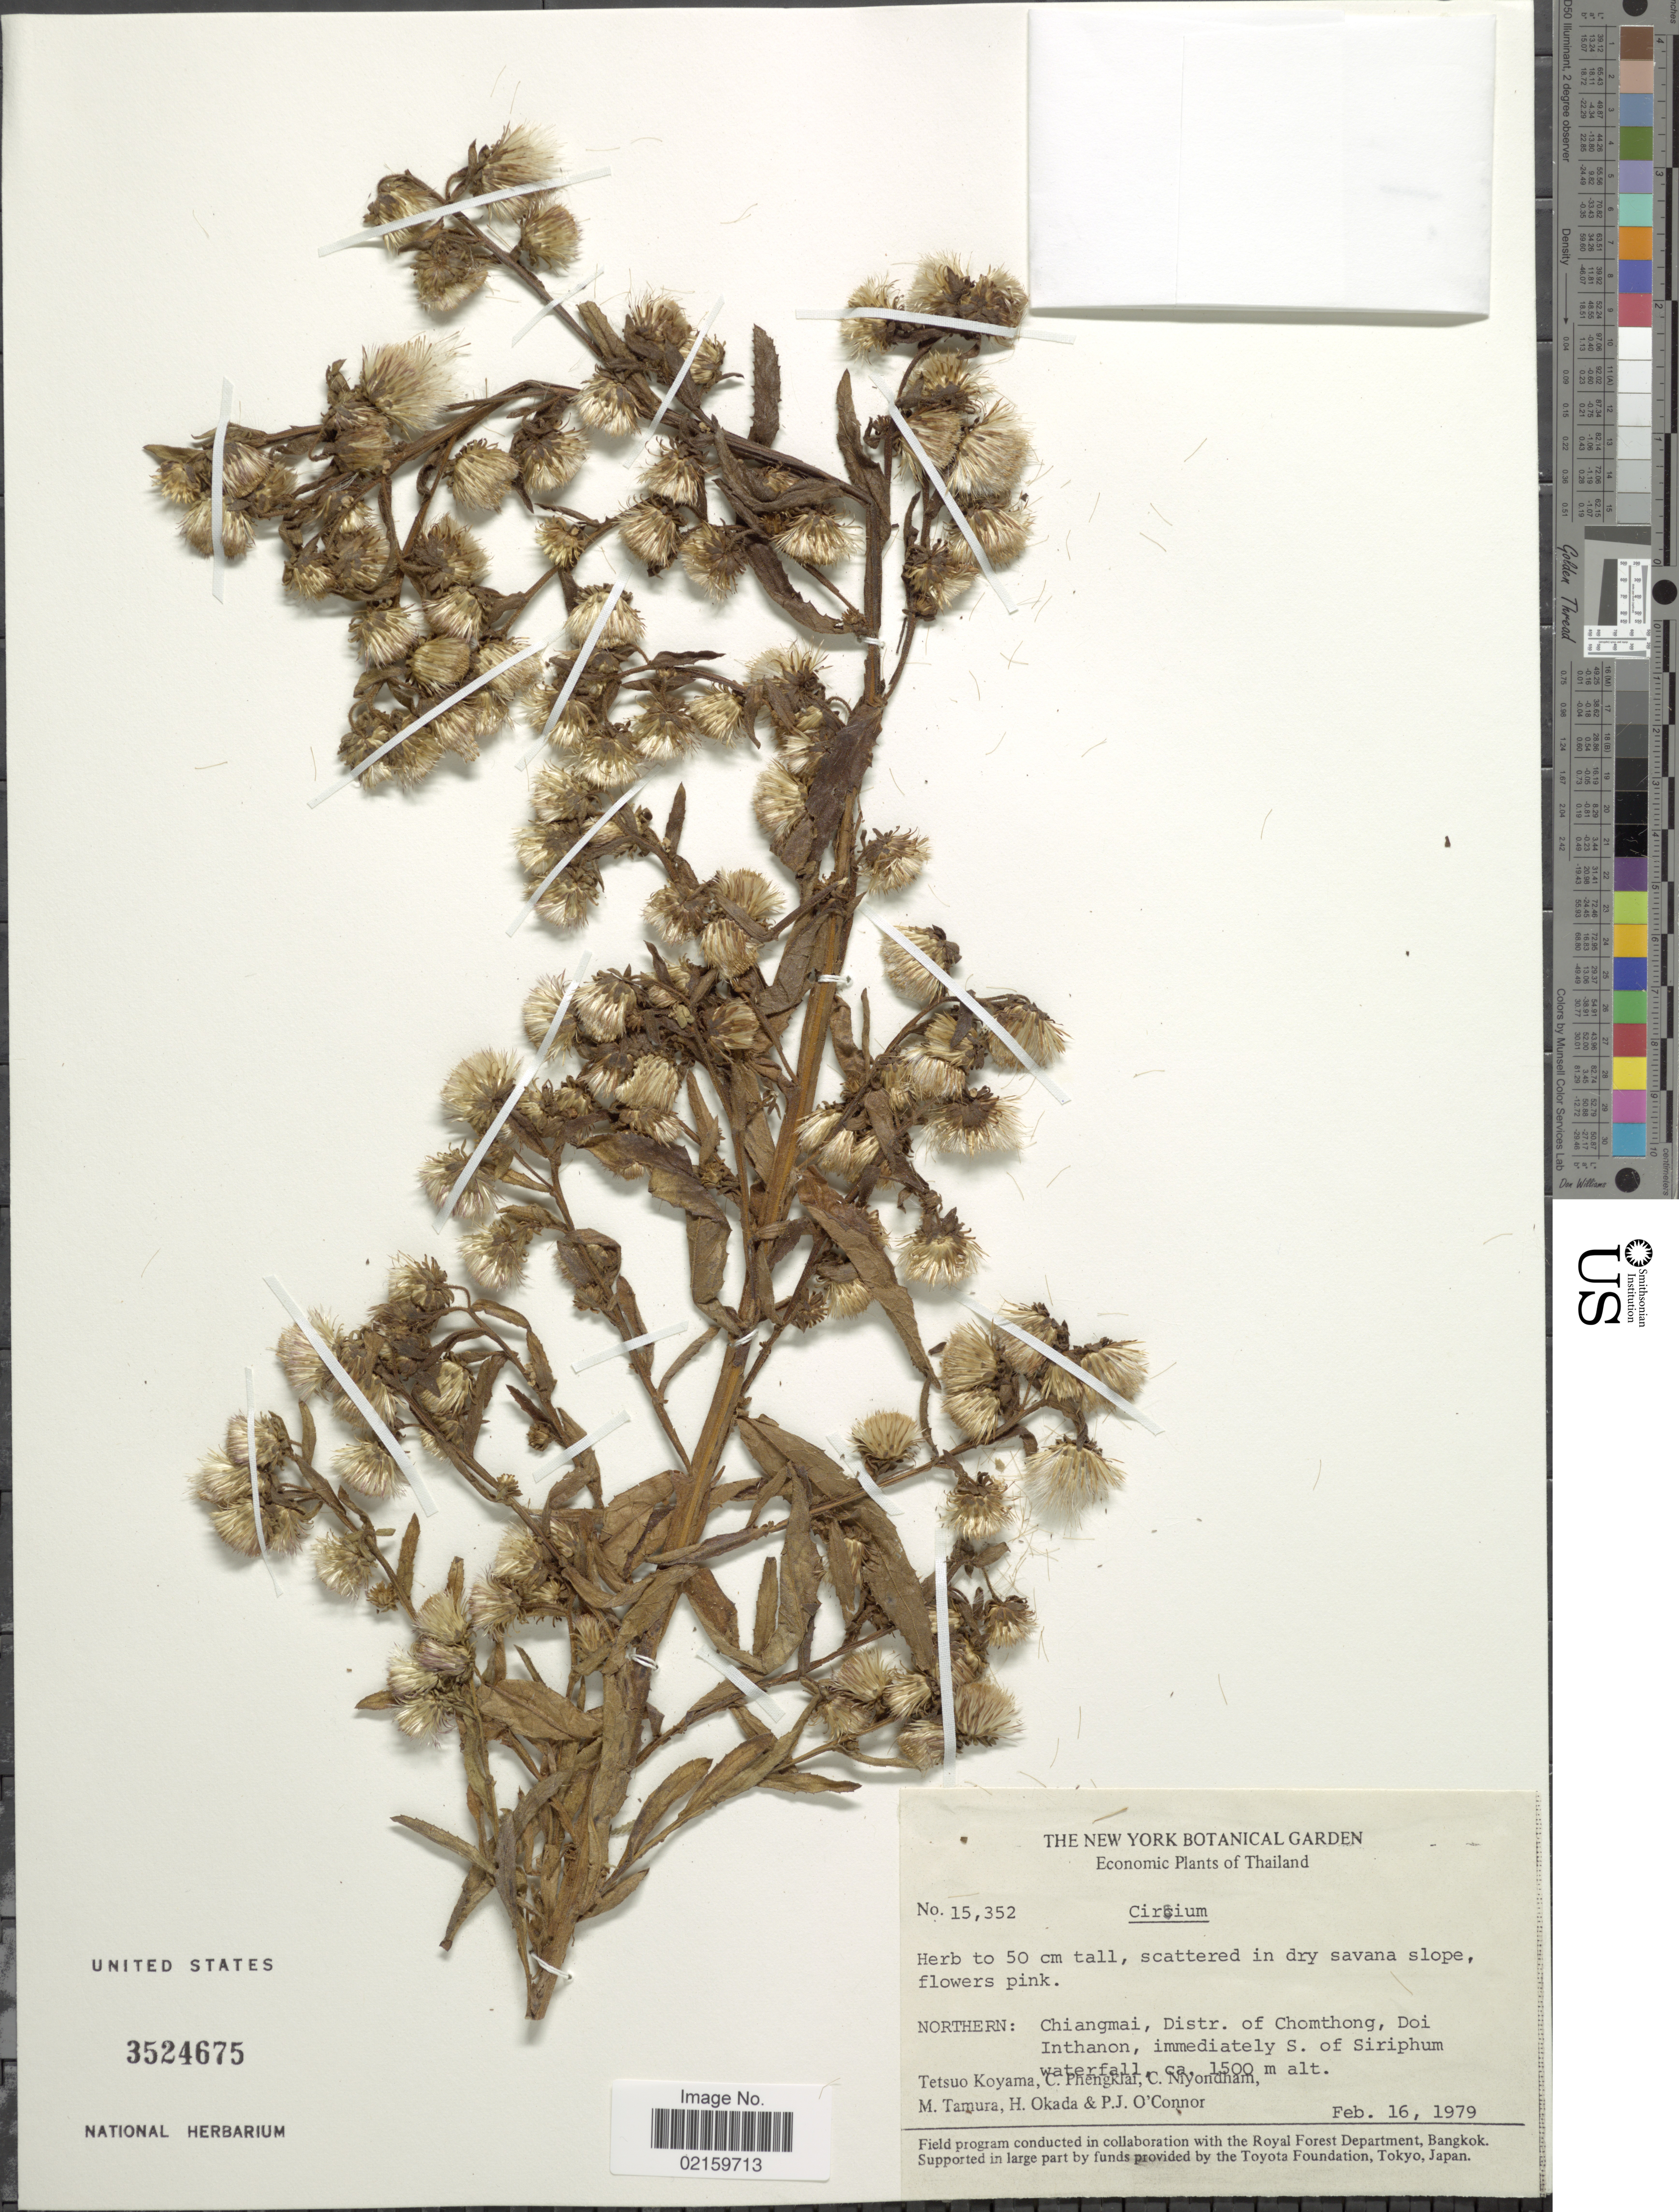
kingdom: Plantae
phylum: Tracheophyta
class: Magnoliopsida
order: Asterales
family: Asteraceae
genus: Cirsium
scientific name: Cirsium sp.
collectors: T. Koyama, C. Phengklai, C. Niyondham, M. Tamura & et al.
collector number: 15352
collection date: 1979-02-16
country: Thailand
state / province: Chiang Mai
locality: Northern: Chiangmai, Distr. of Chomthong, Doi Inthanon, immediately S. of Siriphum waterfall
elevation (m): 1500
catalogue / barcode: US 3524675